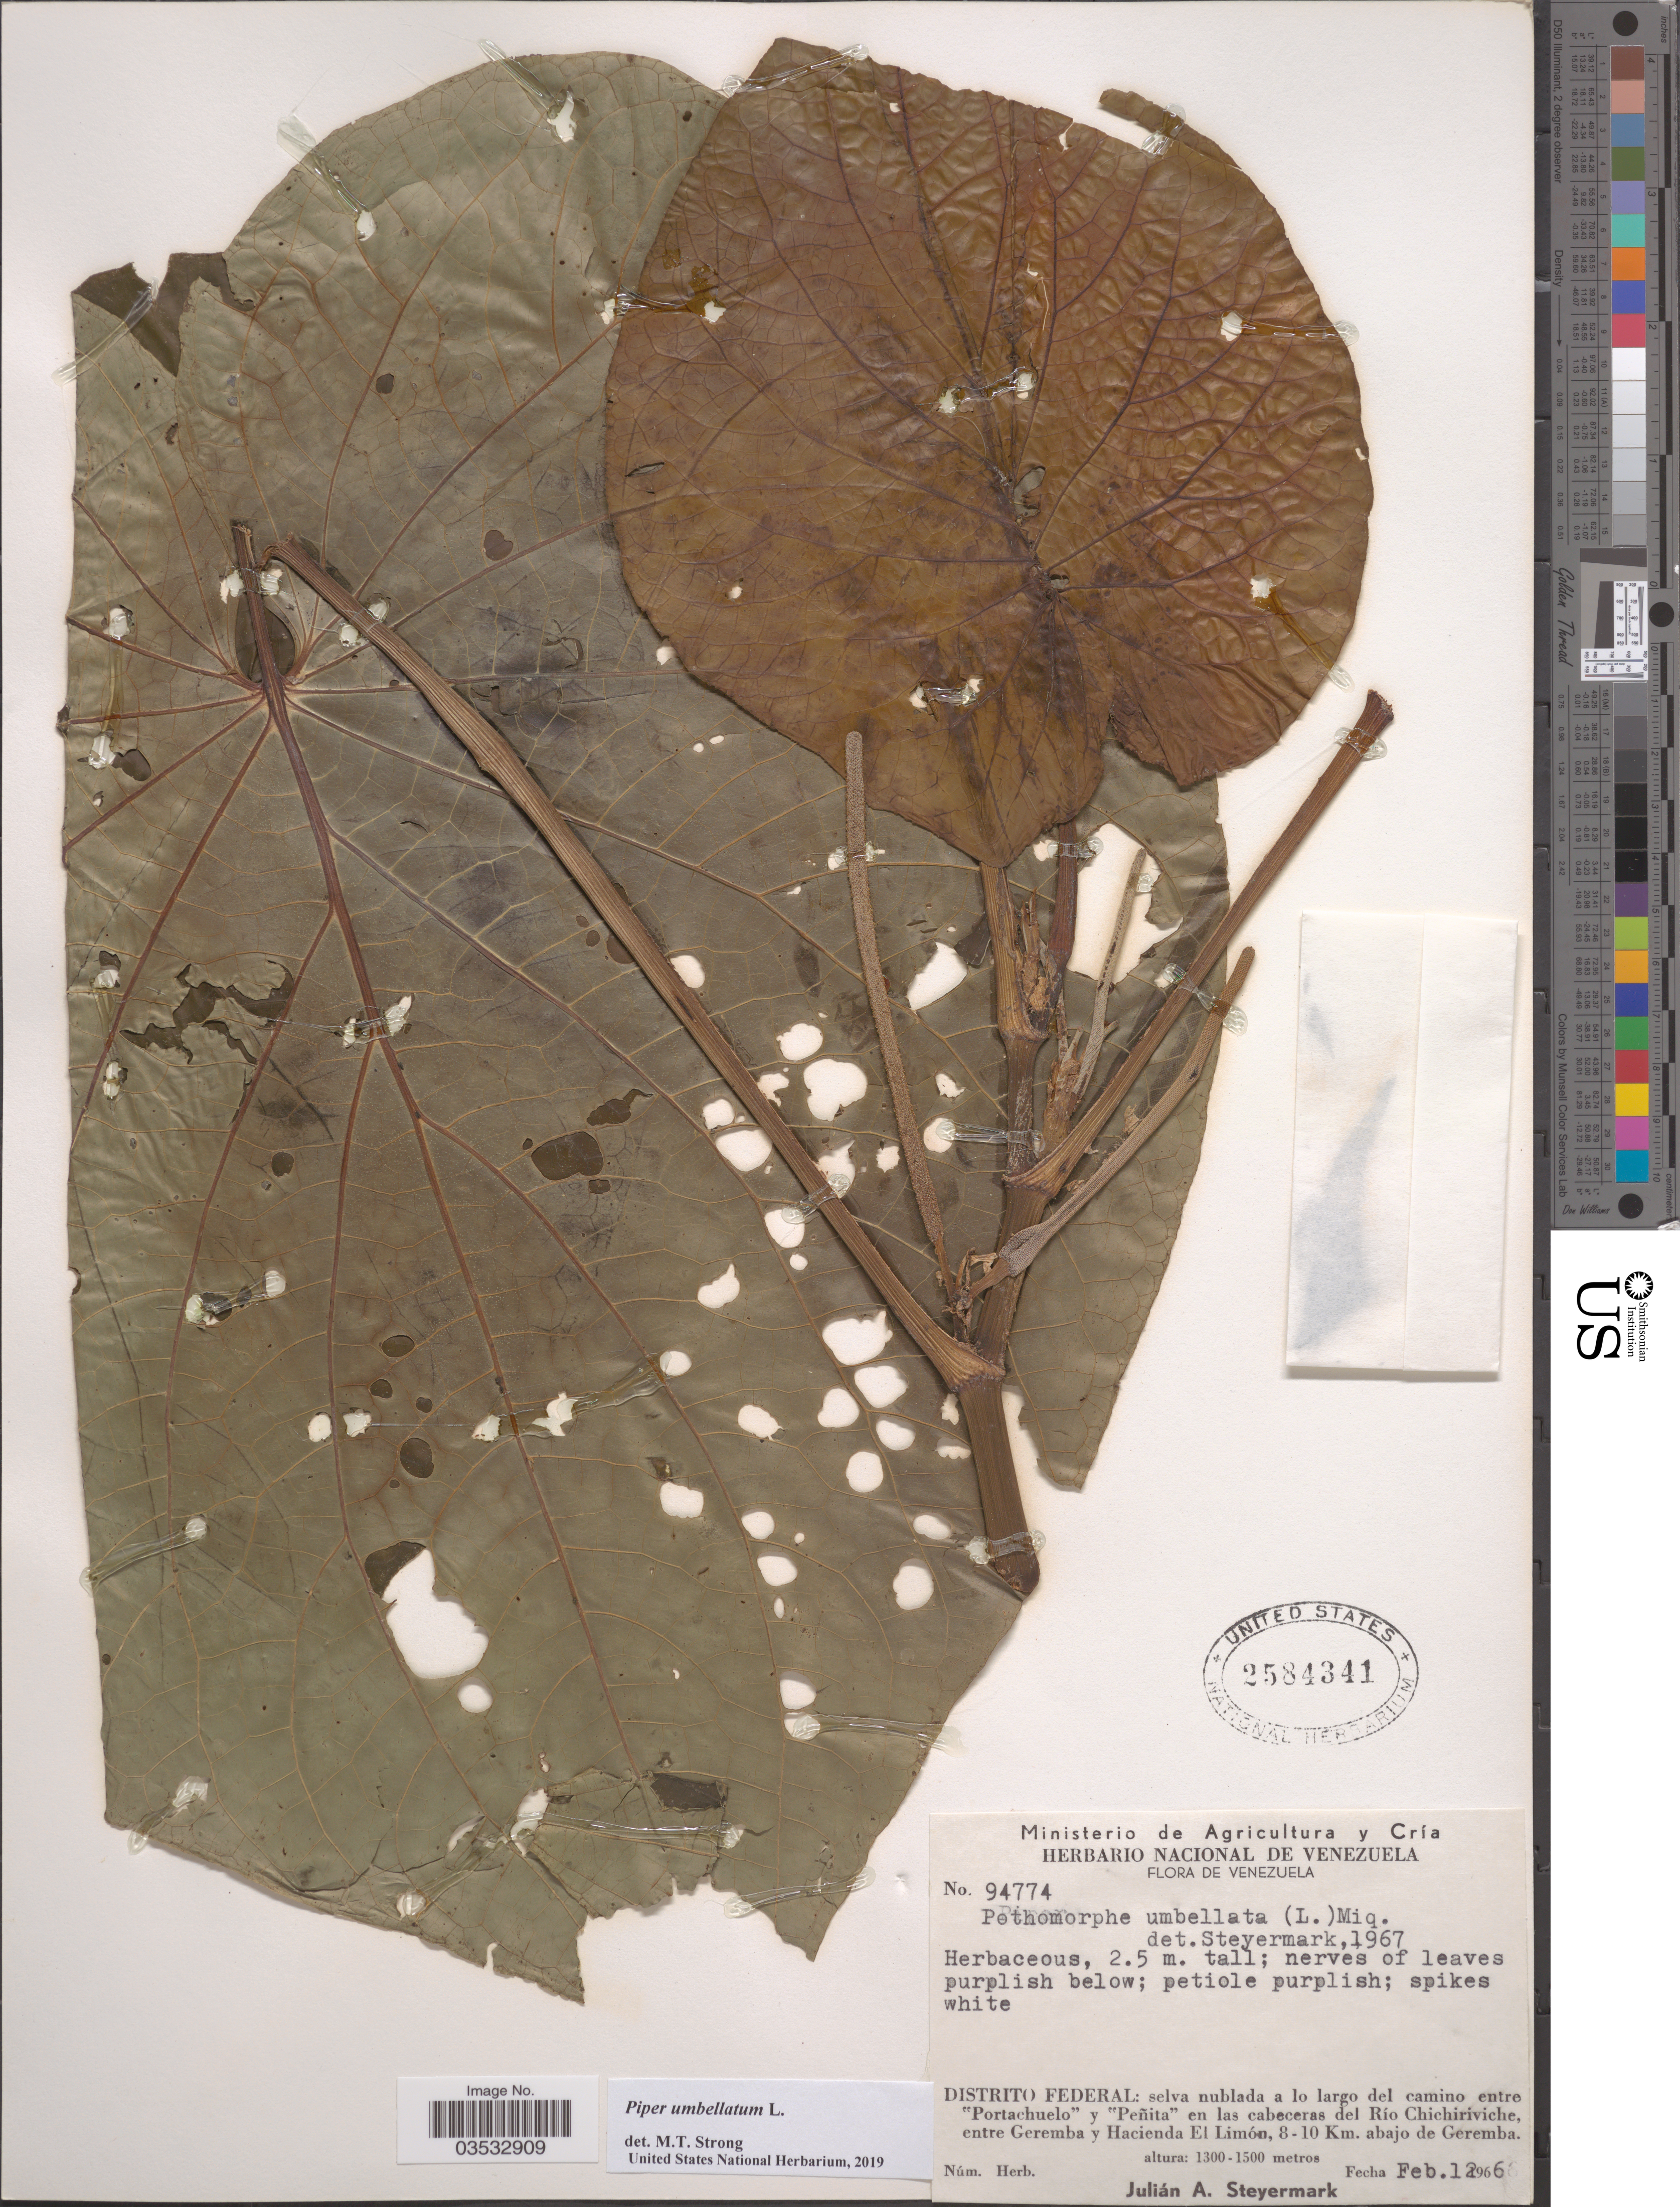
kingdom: Plantae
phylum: Tracheophyta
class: Magnoliopsida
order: Piperales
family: Piperaceae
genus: Piper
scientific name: Piper umbellatum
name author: L.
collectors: J. Steyermark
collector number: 94774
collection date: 1966-02-12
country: Venezuela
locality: Distrito Federal: selva nublada a lo largo del camino entre "Portachuelo" y "Peñita" en las cabeceras del Río Chichiriviche, entre Geremba y Hacienda El Limón, 8-10 Km. abajo de Germeba.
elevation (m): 1300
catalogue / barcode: US 2584341